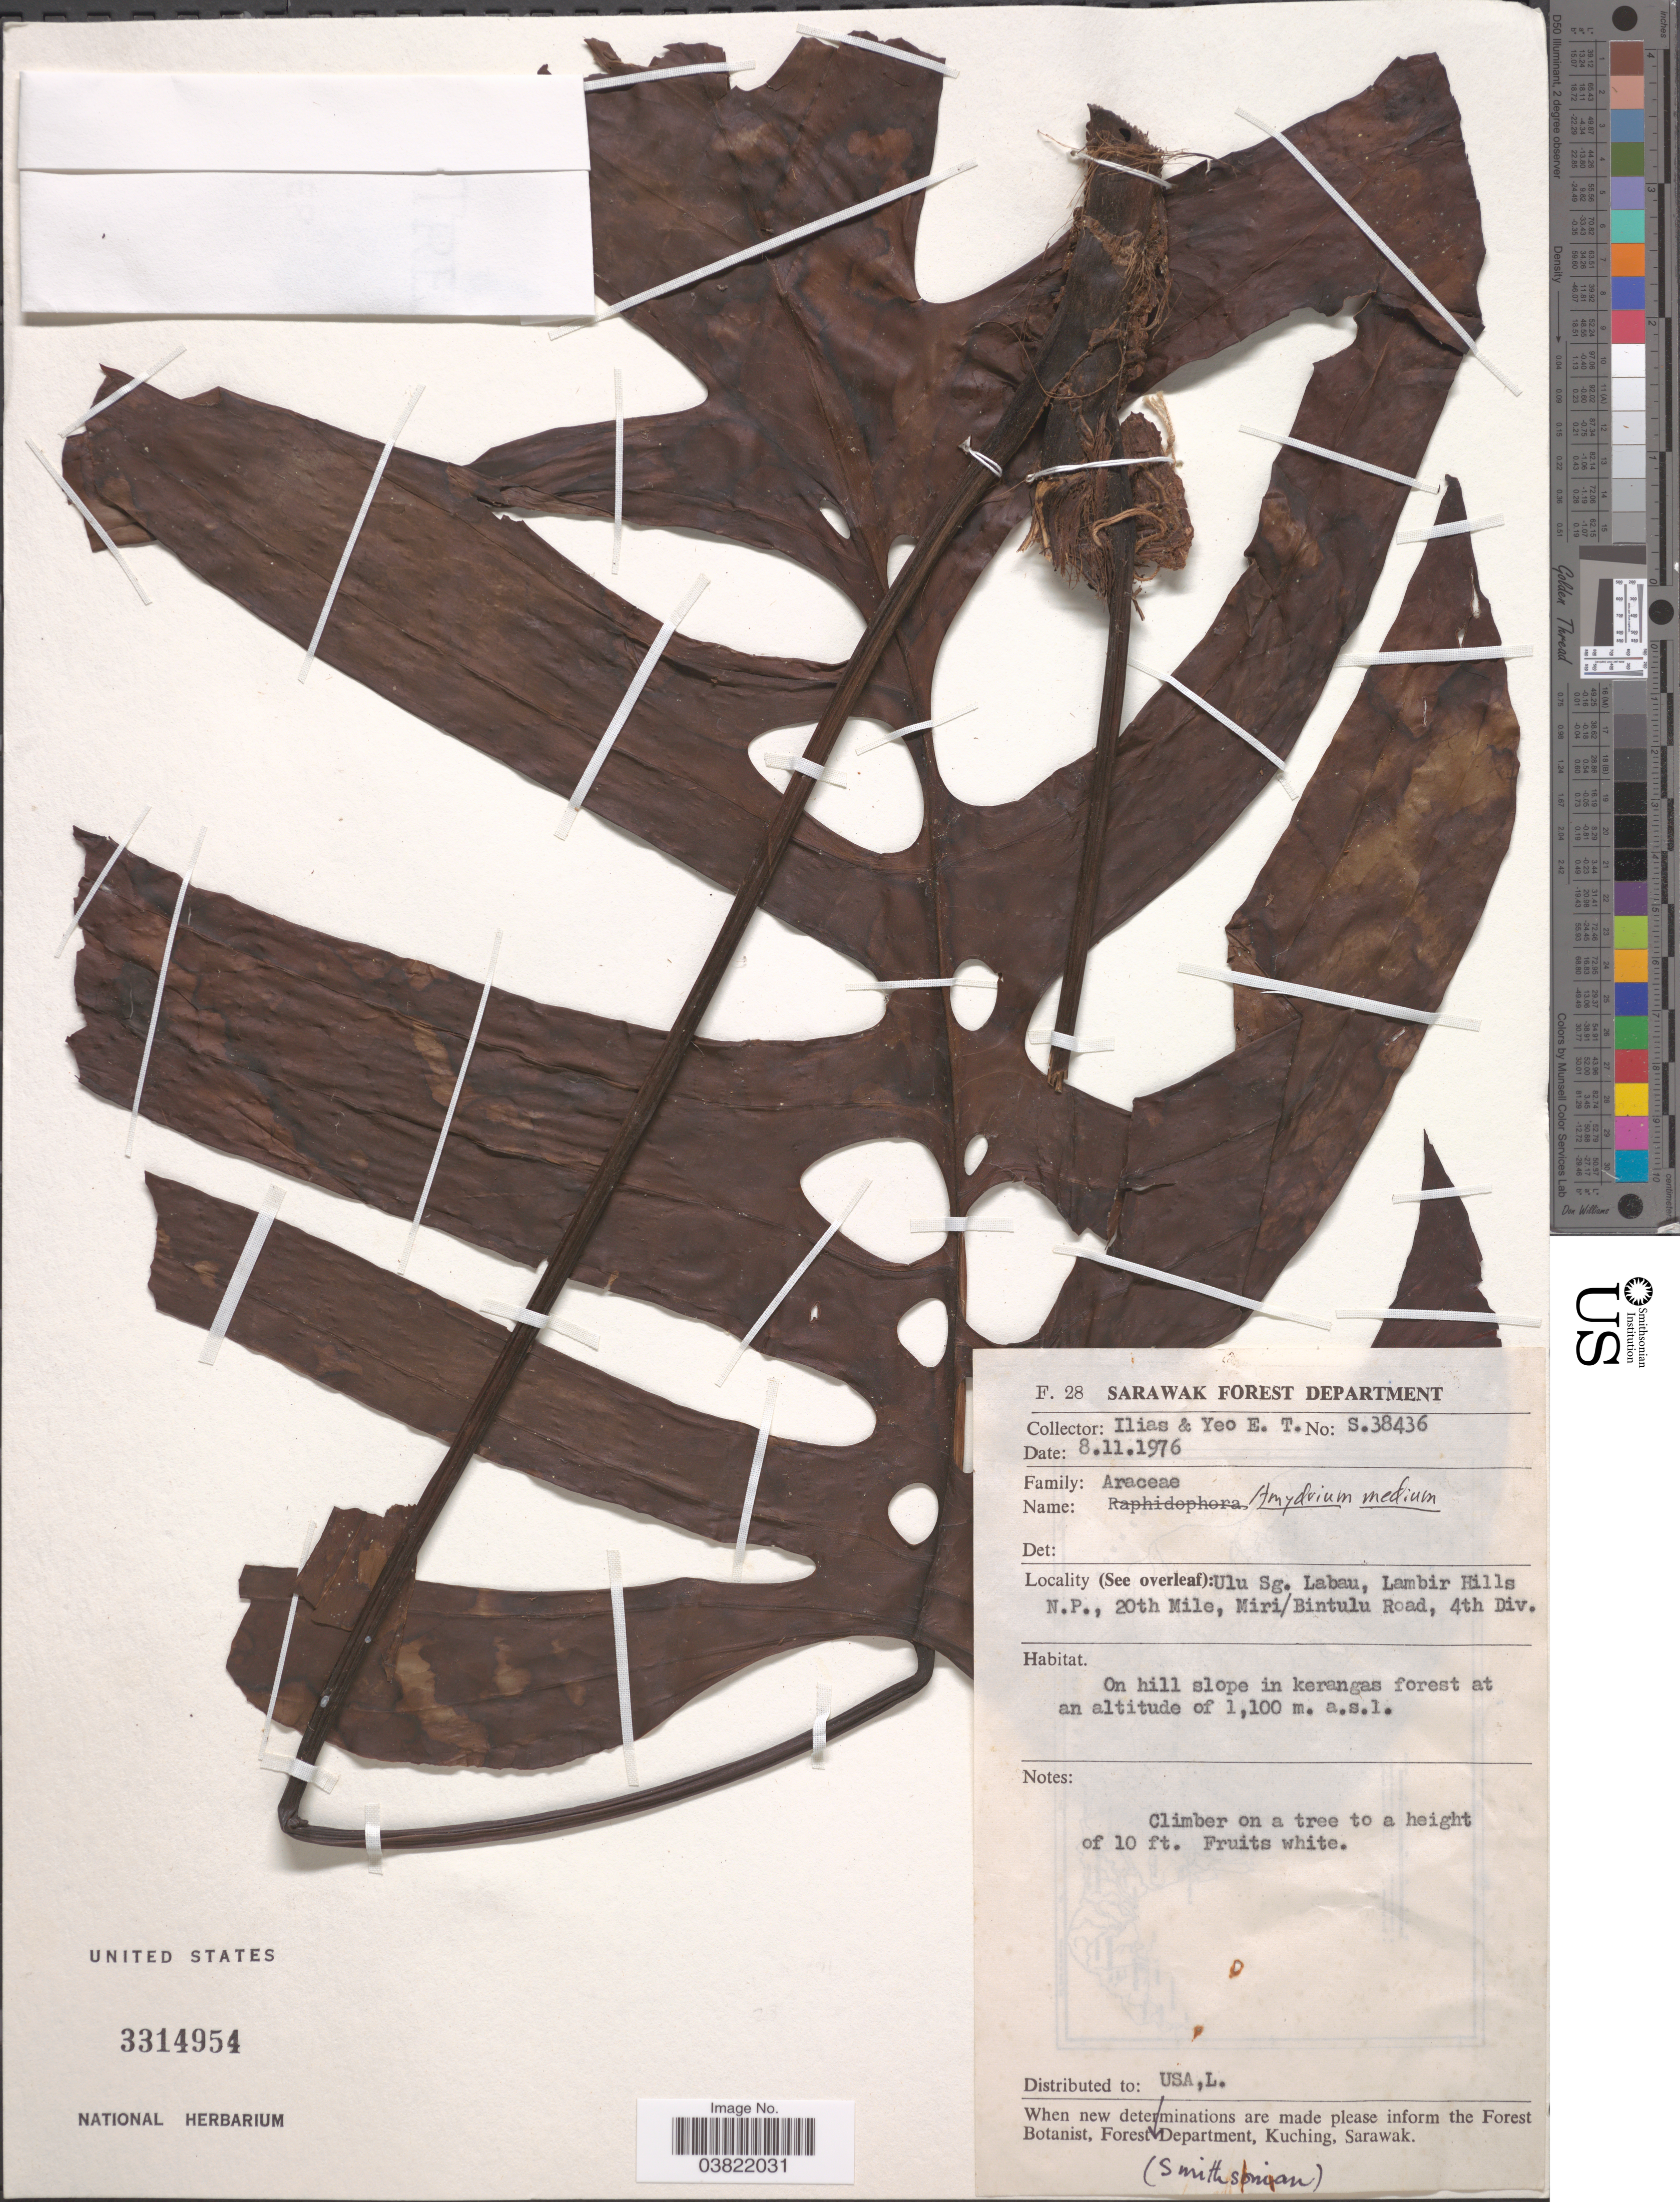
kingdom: Plantae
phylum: Tracheophyta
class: Liliopsida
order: Alismatales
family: Araceae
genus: Amydrium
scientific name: Amydrium medium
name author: (Zoll. & Moritzi) Nicolson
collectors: Ilias & E. Yeo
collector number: S38436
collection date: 1976-11-08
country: Malaysia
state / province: Sarawak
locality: Ulu Sg. Labau, Lambir Hills N.P., 20th Mile, Miri/Bintulu Road, 4th Div. On hill slope in kerangas forest.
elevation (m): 1100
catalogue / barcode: US 3314954